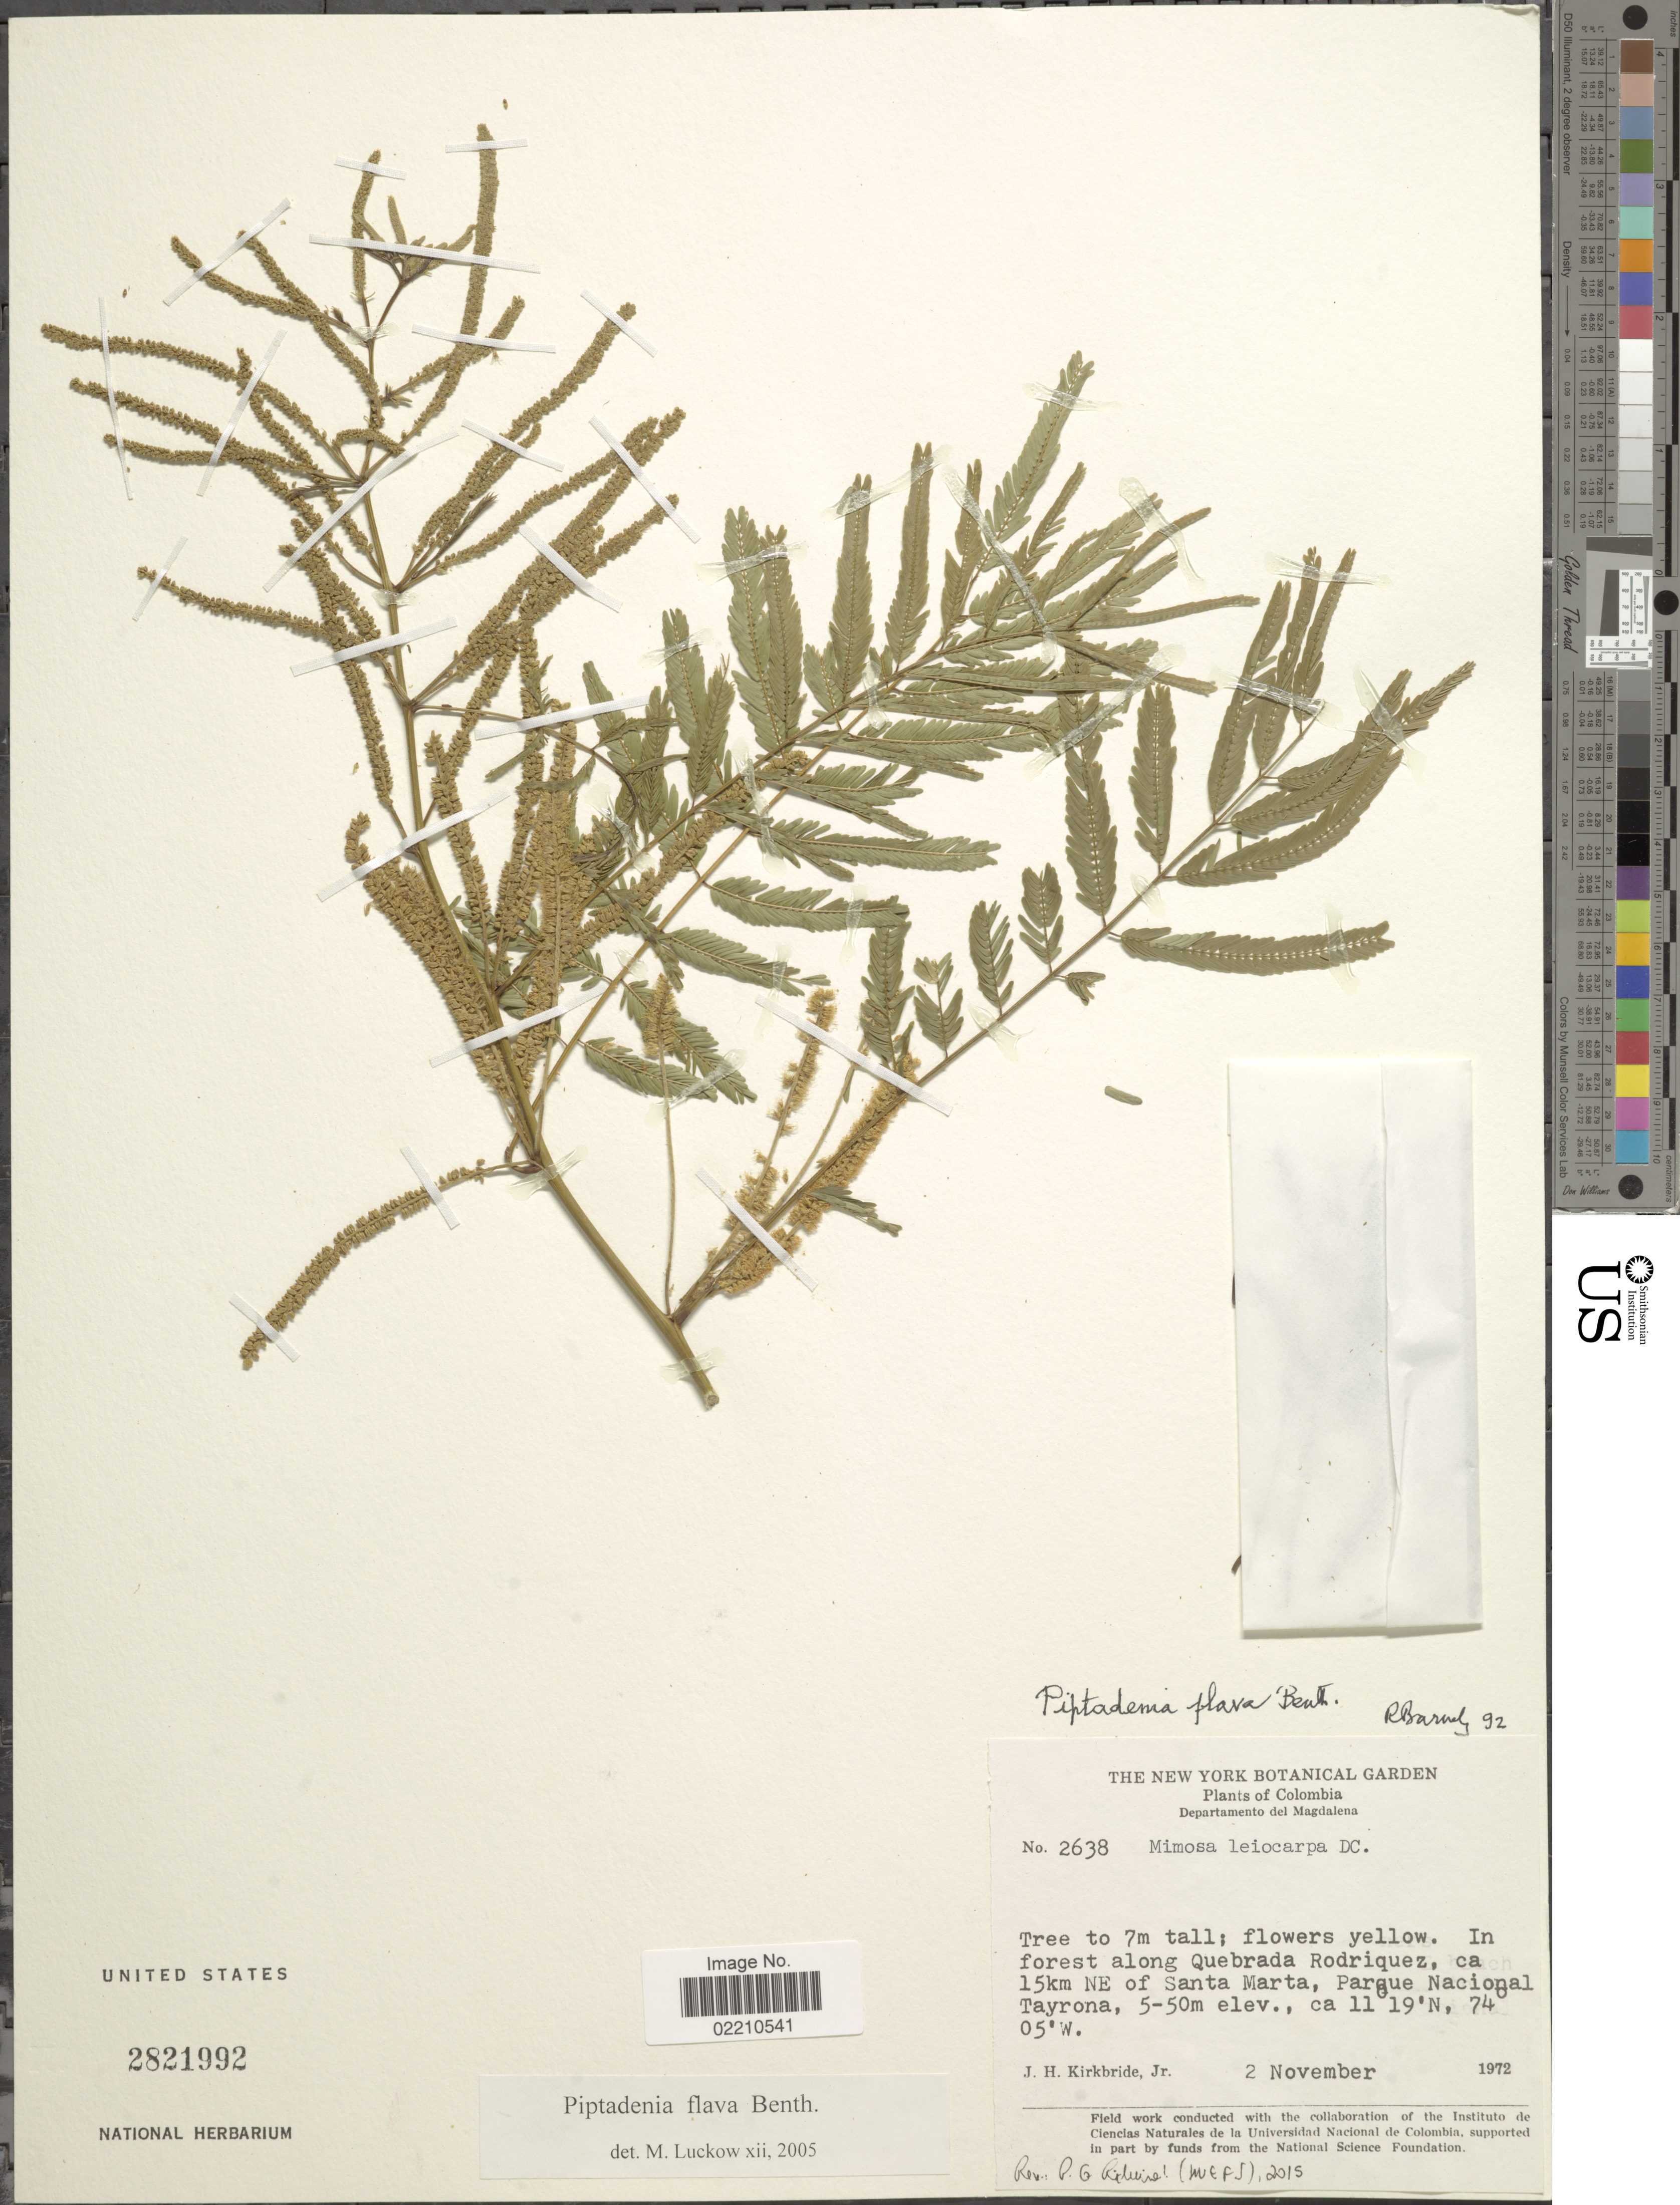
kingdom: Plantae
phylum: Tracheophyta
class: Magnoliopsida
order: Fabales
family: Fabaceae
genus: Piptadenia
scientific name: Piptadenia flava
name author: (DC.) Benth.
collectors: J. H. Kirkbride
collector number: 2638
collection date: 1972-11-02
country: Colombia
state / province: Magdalena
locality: Departamento del Magdalena, In forest along Quebrada Rodriguez, 15km NE of Santa Maria, Parque Nacional Tayrona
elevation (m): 5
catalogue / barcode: US 2821992